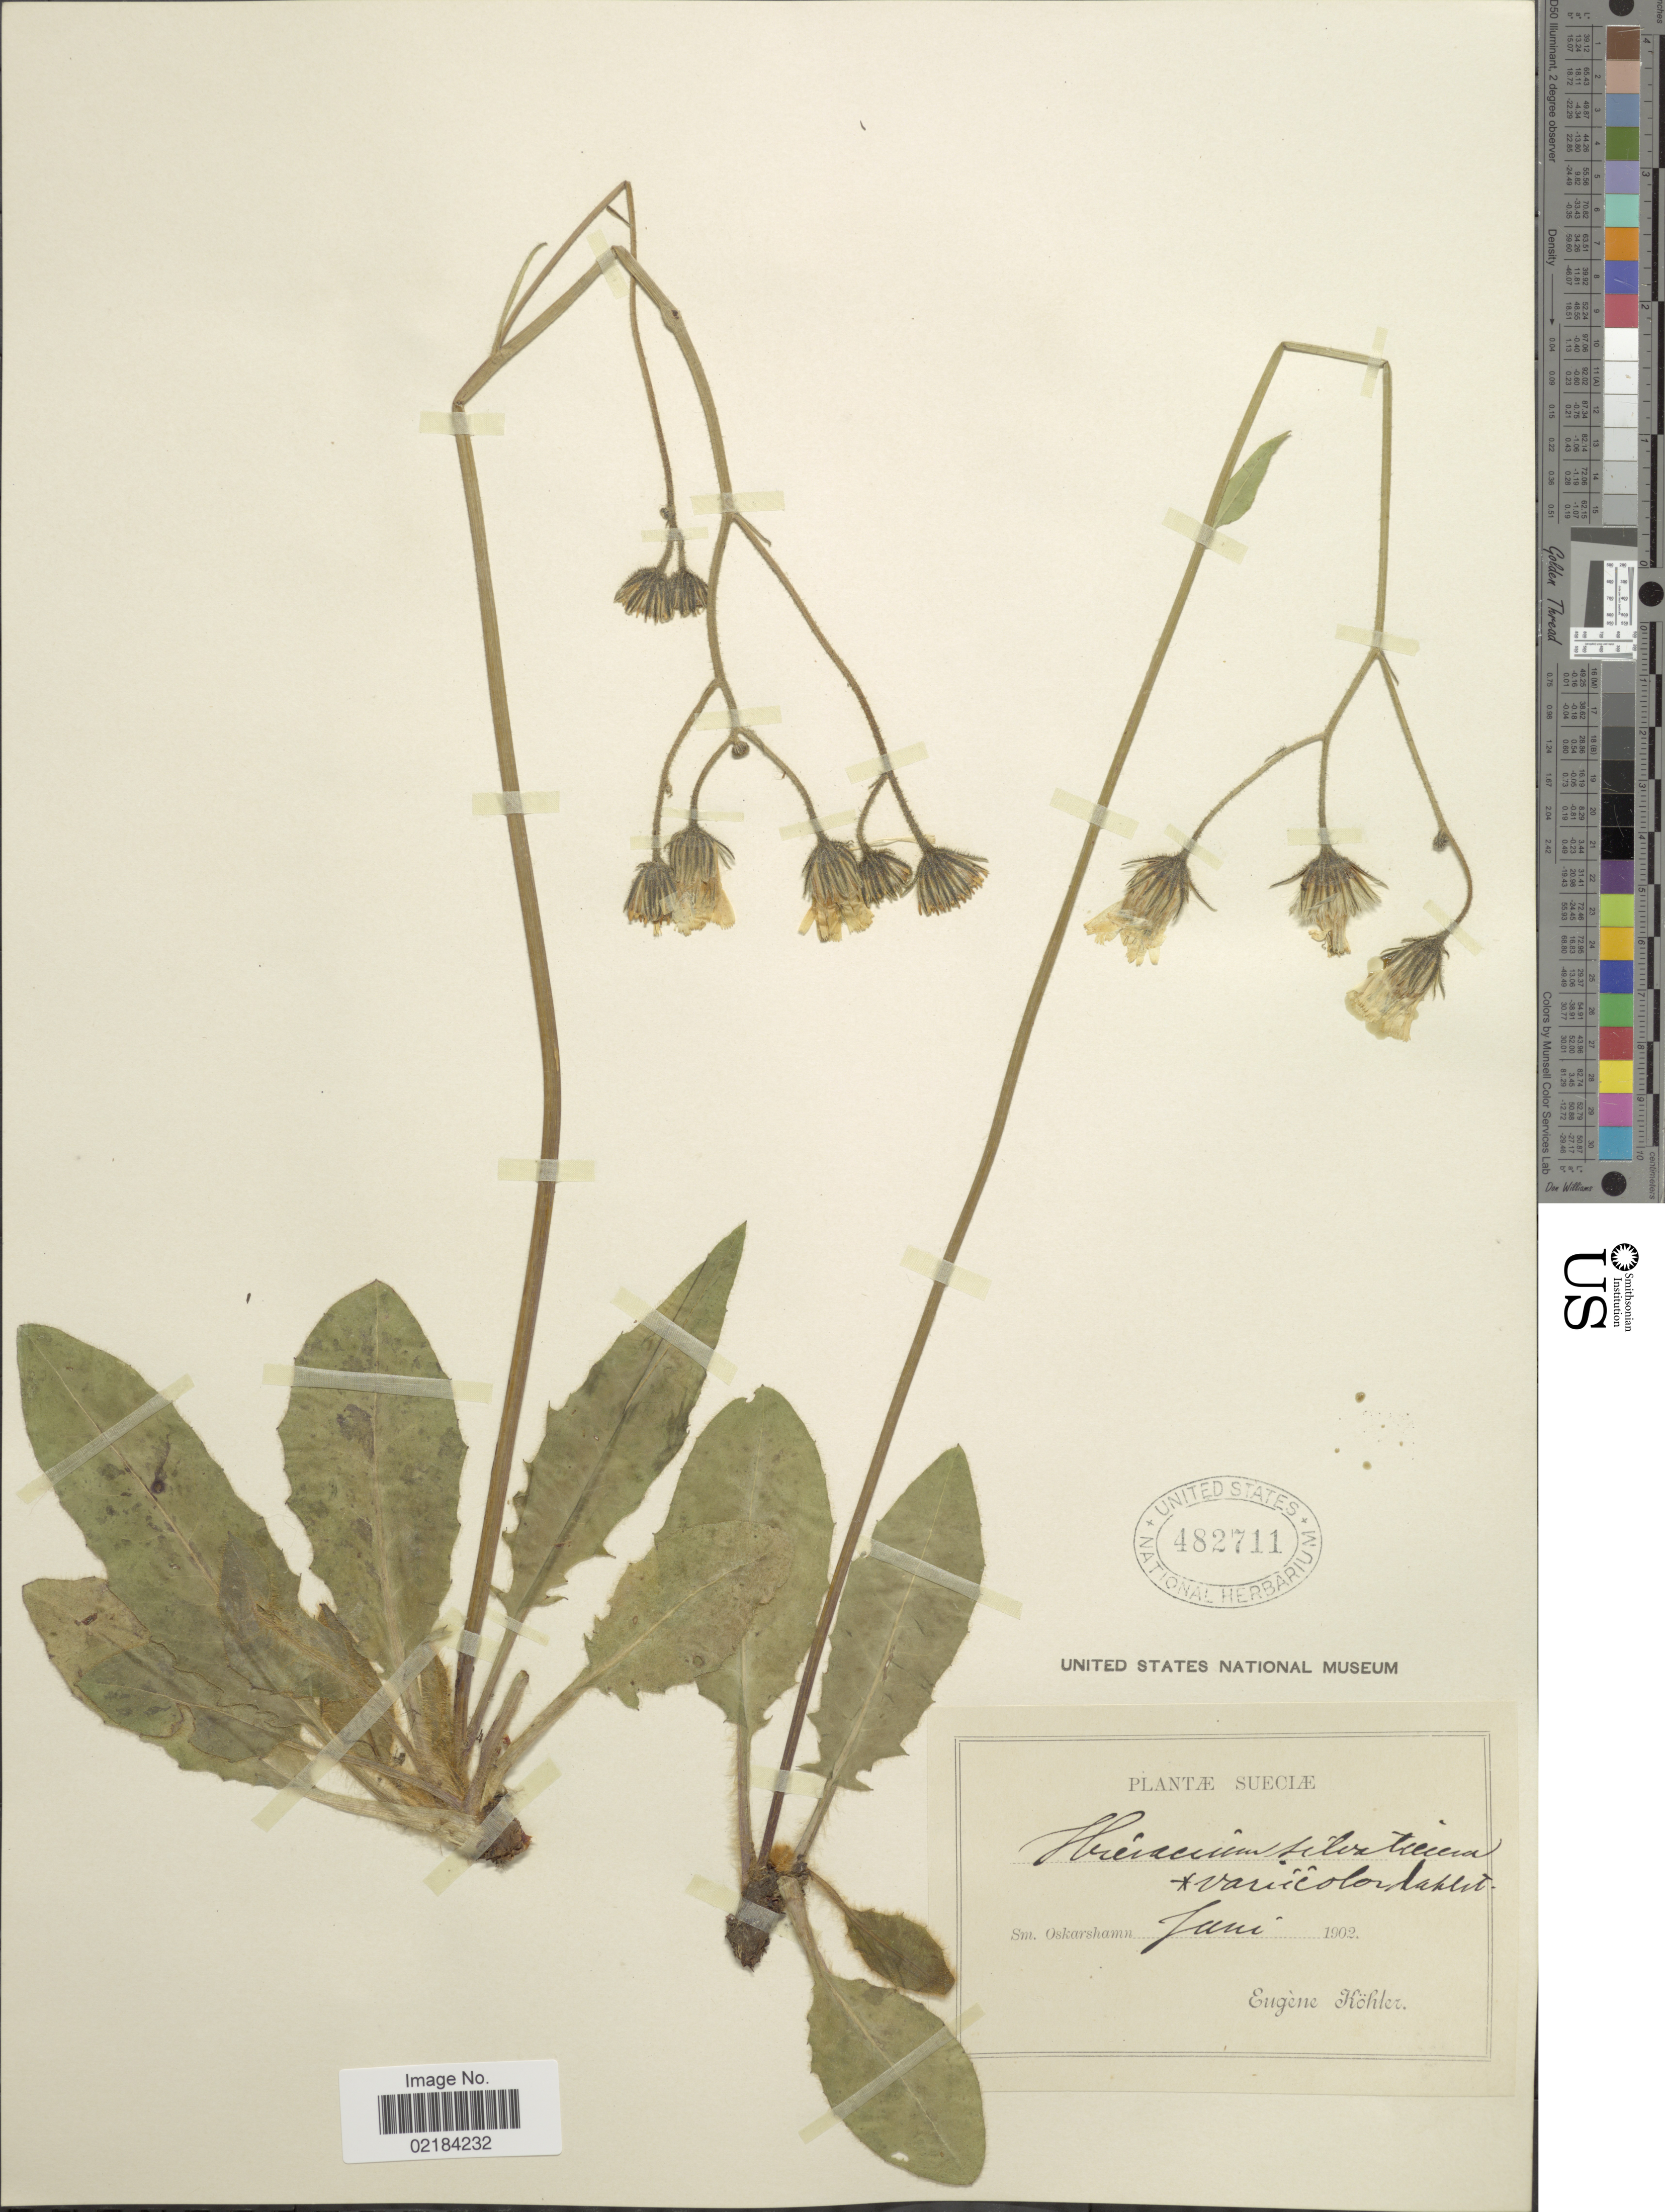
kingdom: Plantae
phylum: Tracheophyta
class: Magnoliopsida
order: Asterales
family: Asteraceae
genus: Hieracium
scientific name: Hieracium sylvaticum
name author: (L.) Gouan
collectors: E. Kohler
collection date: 1902-06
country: Sweden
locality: Sueciae, Sm. Oskarshamn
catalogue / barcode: US 482711